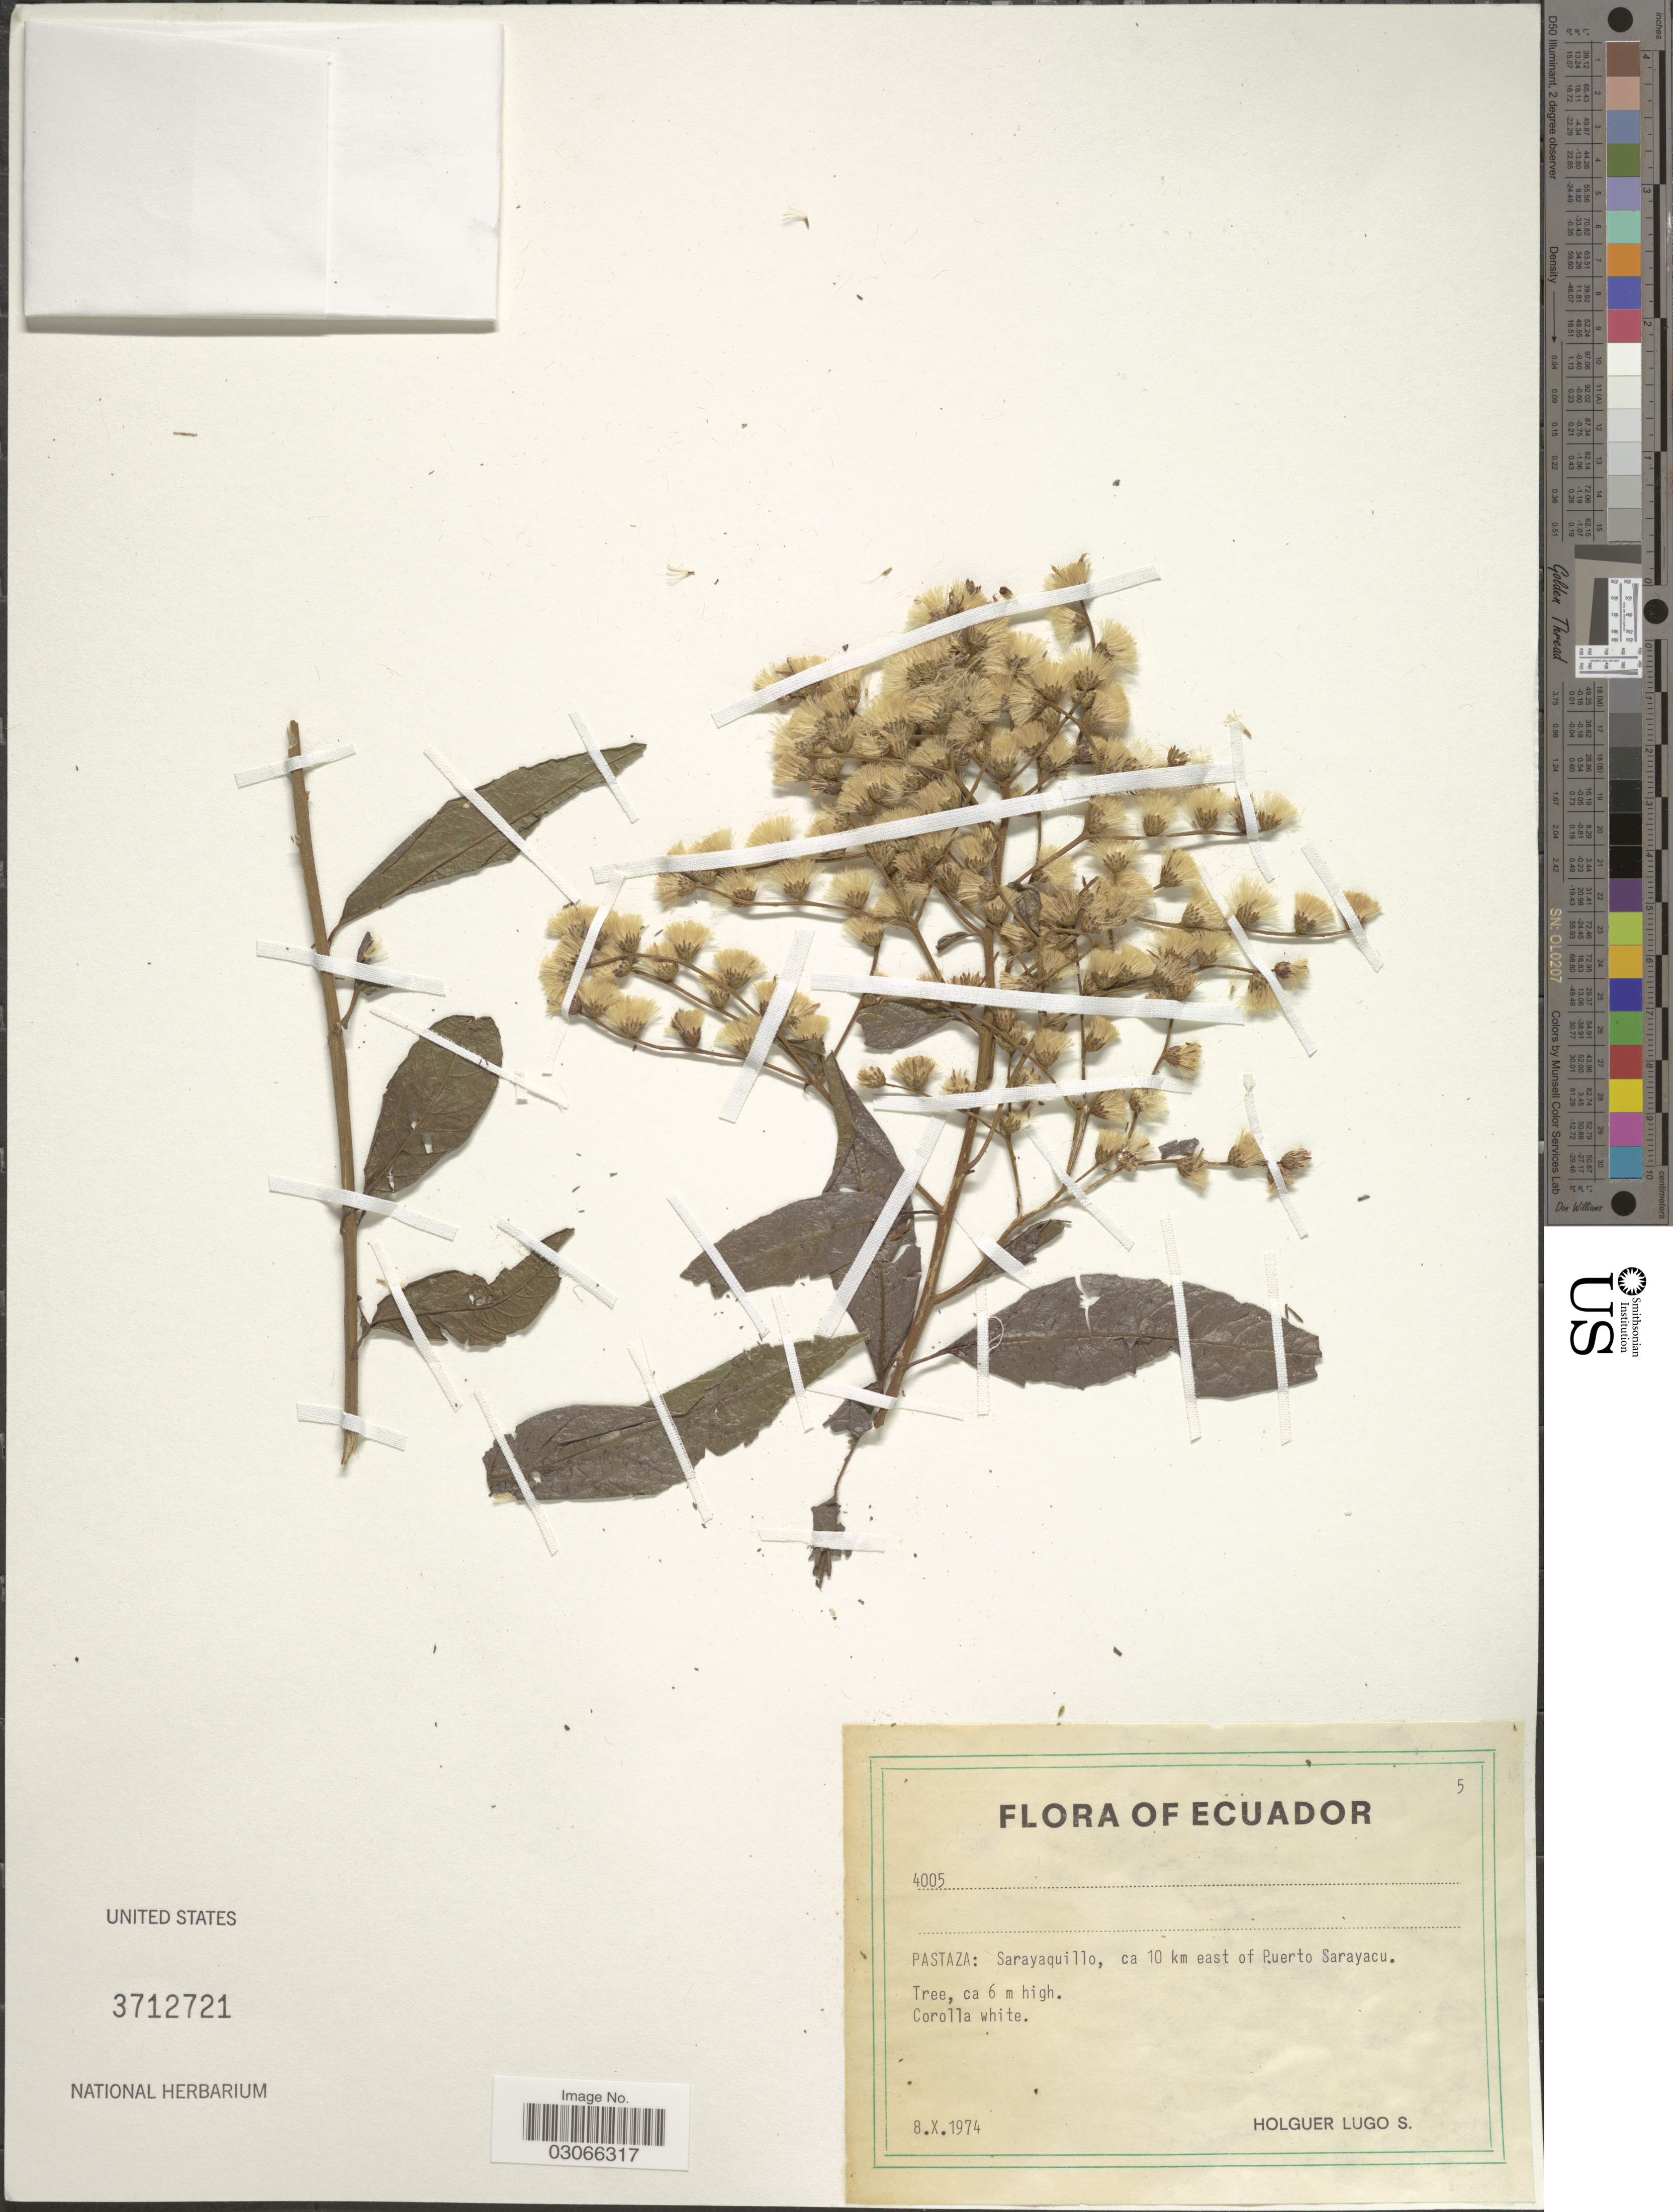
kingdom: Plantae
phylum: Tracheophyta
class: Magnoliopsida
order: Asterales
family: Asteraceae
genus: Vernonanthura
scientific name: Vernonanthura patens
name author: (Kunth) H. Rob.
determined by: Renon, Polla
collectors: H. Lugo S.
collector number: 4005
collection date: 1974-10-08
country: Ecuador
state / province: Pastaza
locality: Sarayaquillo, ca 10 km east of Puerto Sarayacu.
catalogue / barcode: US 3712721